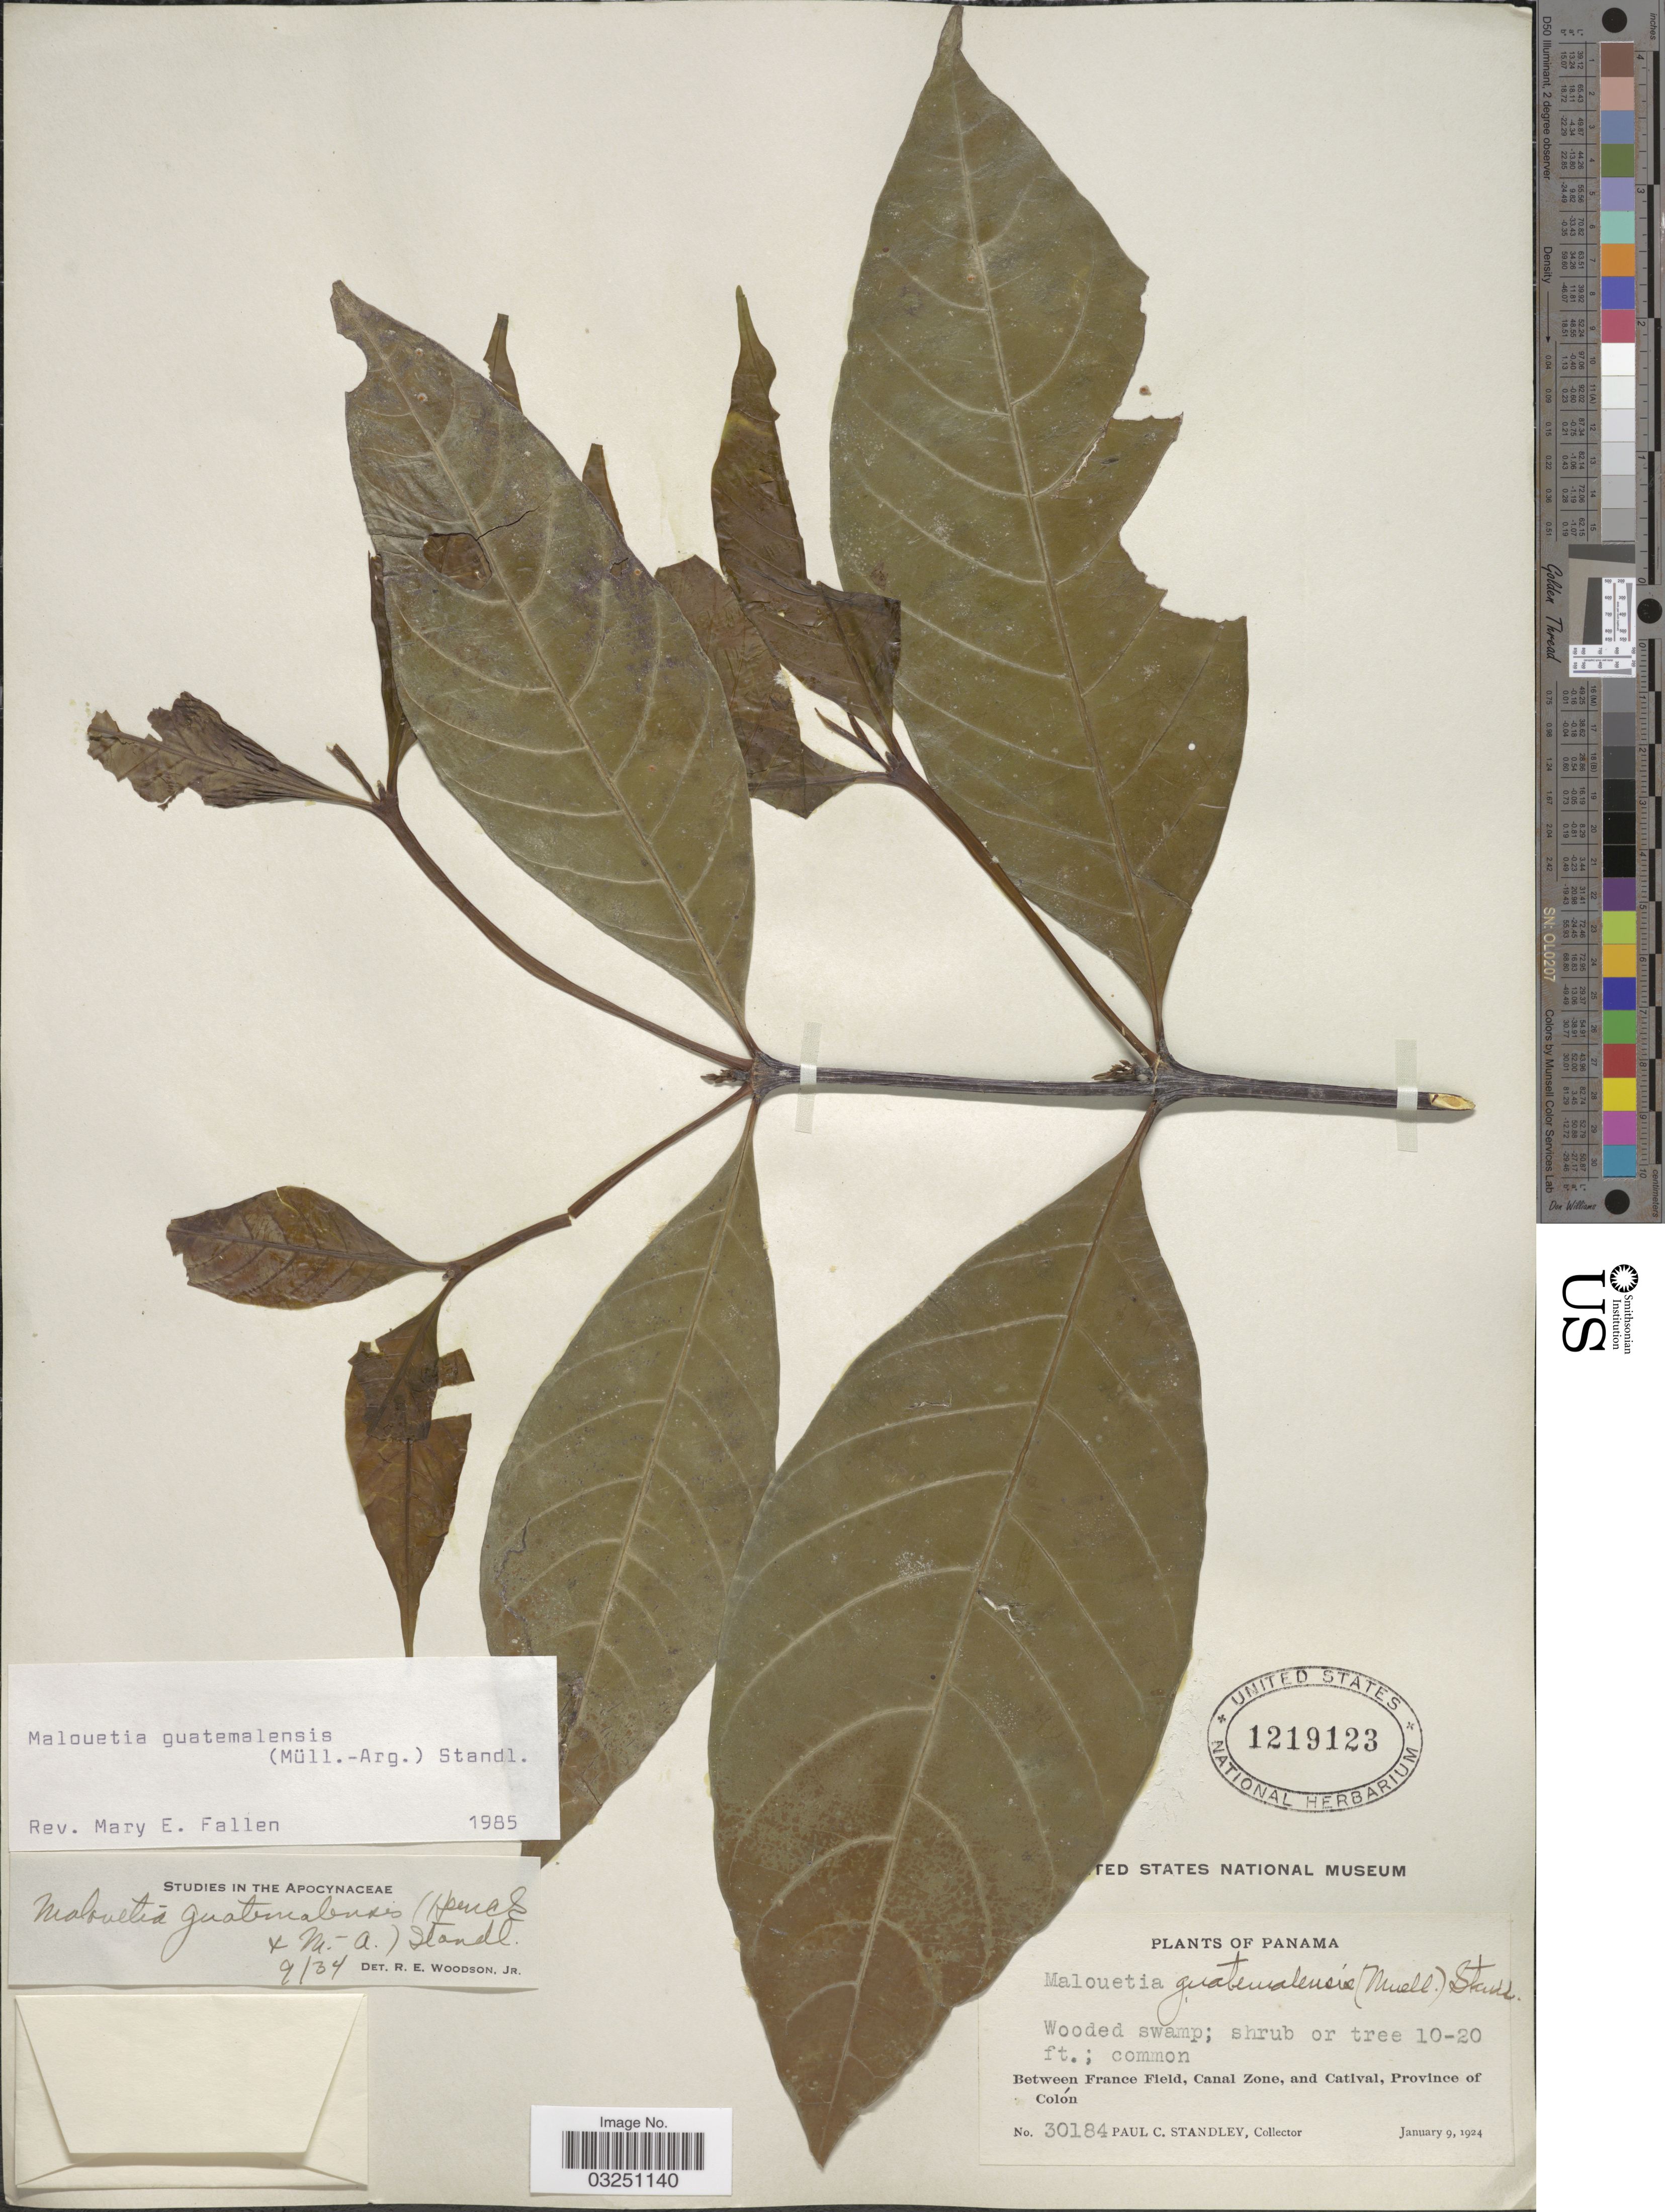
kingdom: Plantae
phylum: Tracheophyta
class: Magnoliopsida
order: Gentianales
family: Apocynaceae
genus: Malouetia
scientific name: Malouetia guatemalensis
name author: (Müll. Arg.) Standl.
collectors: P. C. Standley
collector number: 30184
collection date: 1924-01-09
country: Panama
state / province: Colón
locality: Between France Field, Canal Zone, and Catival, Province of Colón.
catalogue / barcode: US 1219123